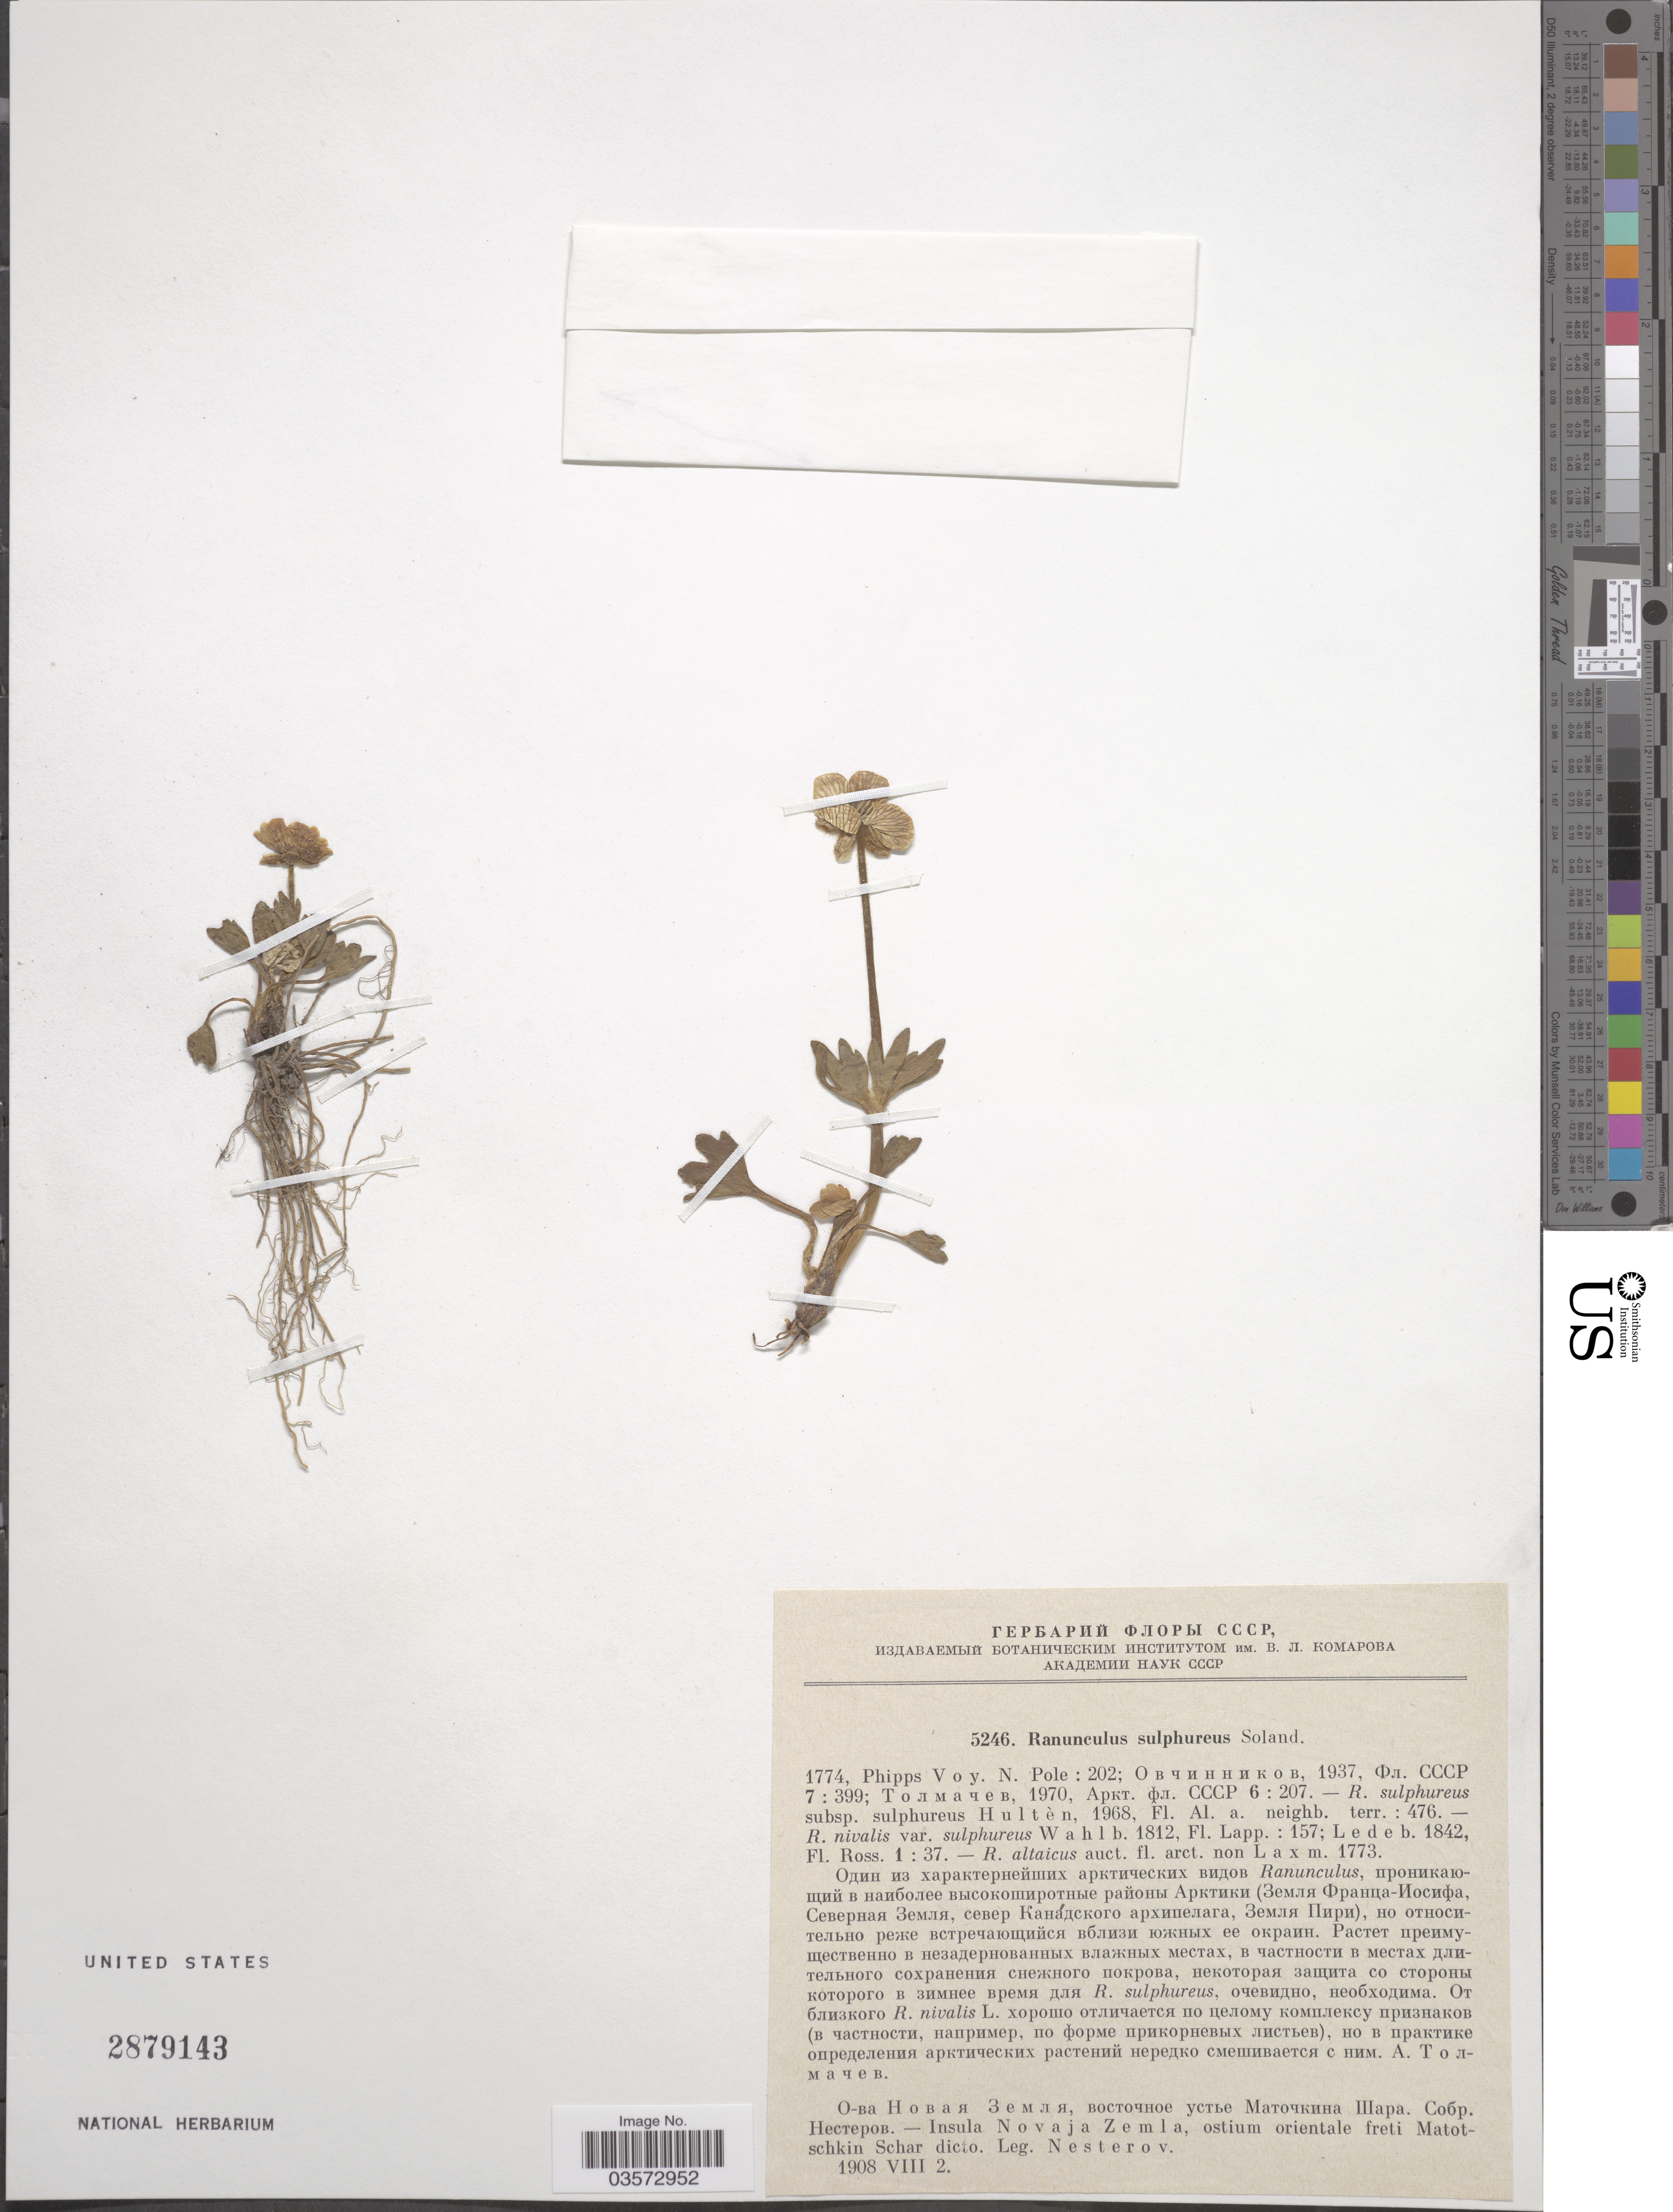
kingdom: Plantae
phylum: Tracheophyta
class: Magnoliopsida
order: Ranunculales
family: Ranunculaceae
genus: Ranunculus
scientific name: Ranunculus sulphureus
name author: Sol.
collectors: Nesterov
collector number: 5246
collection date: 1908-08-02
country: Russian Federation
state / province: Arkhangelsk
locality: Insula Novaja Zemla, ostium orientale freti Matotschkin Schar dicto.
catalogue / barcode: US 2879143